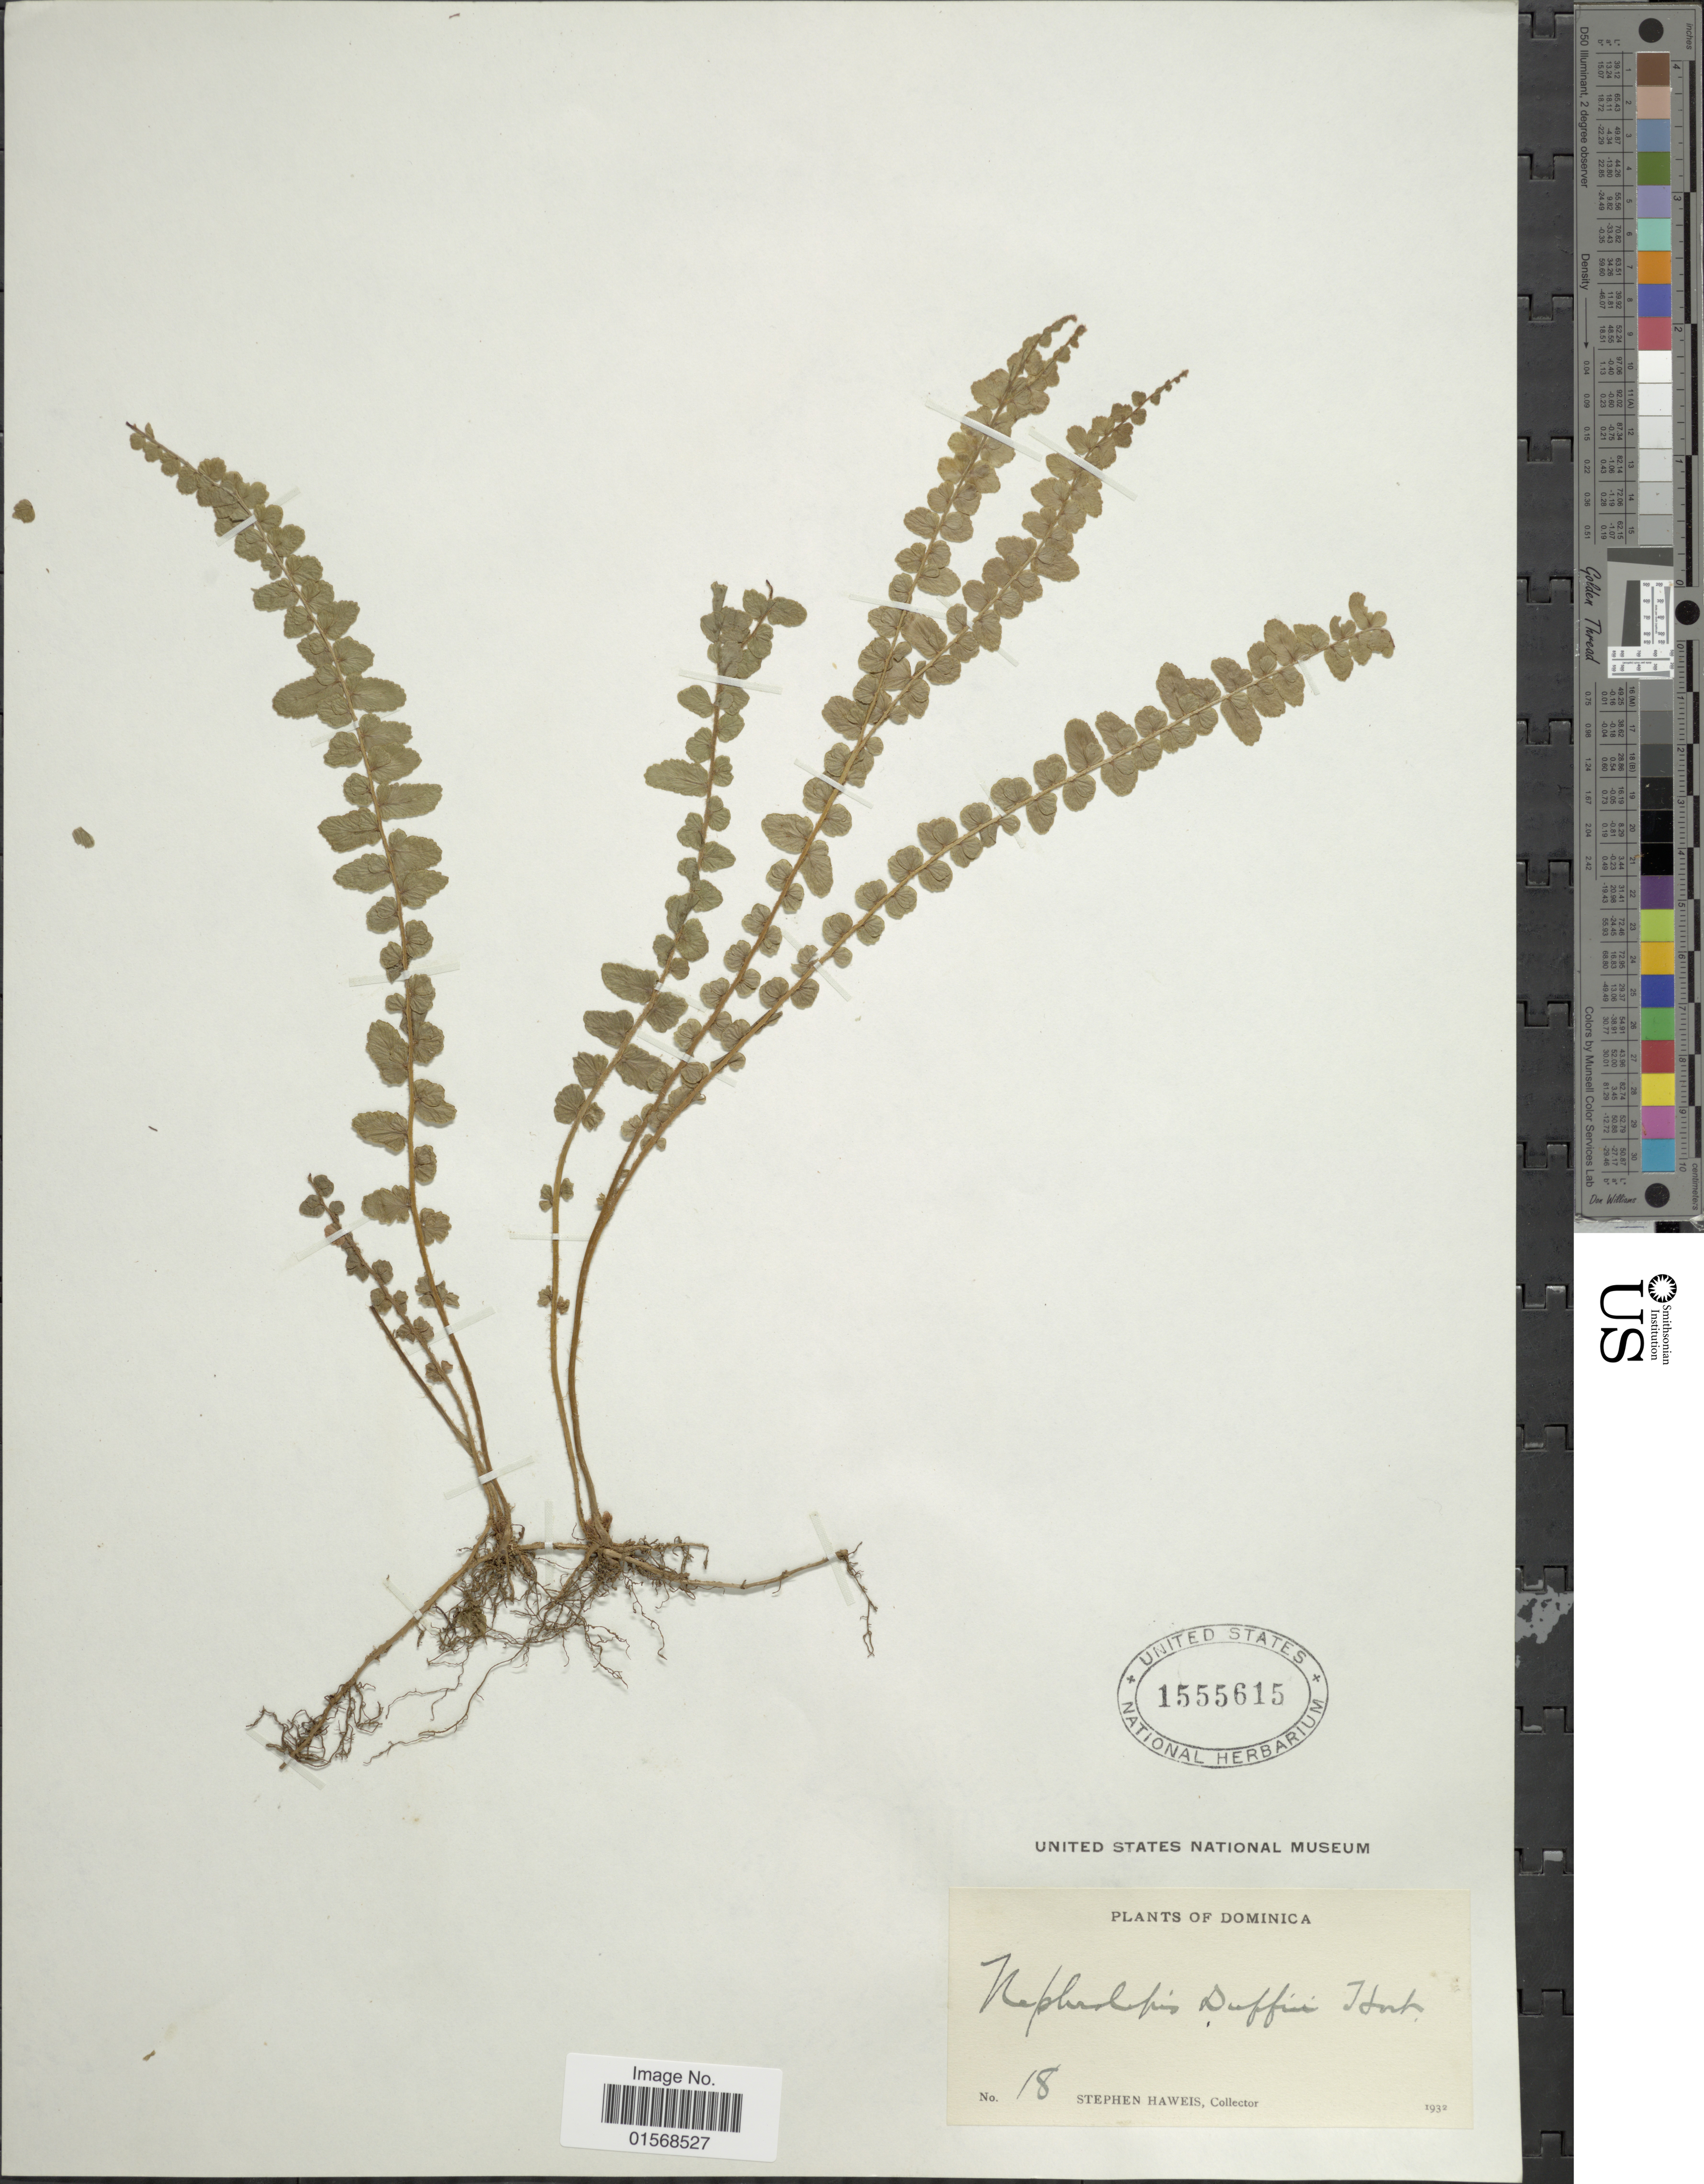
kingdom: Plantae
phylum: Tracheophyta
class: Polypodiopsida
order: Polypodiales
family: Nephrolepidaceae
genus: Nephrolepis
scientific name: Nephrolepis duffii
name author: T. Moore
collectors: S. Haweis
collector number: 18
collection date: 1932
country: Dominica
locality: Dominica.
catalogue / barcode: US 1555615